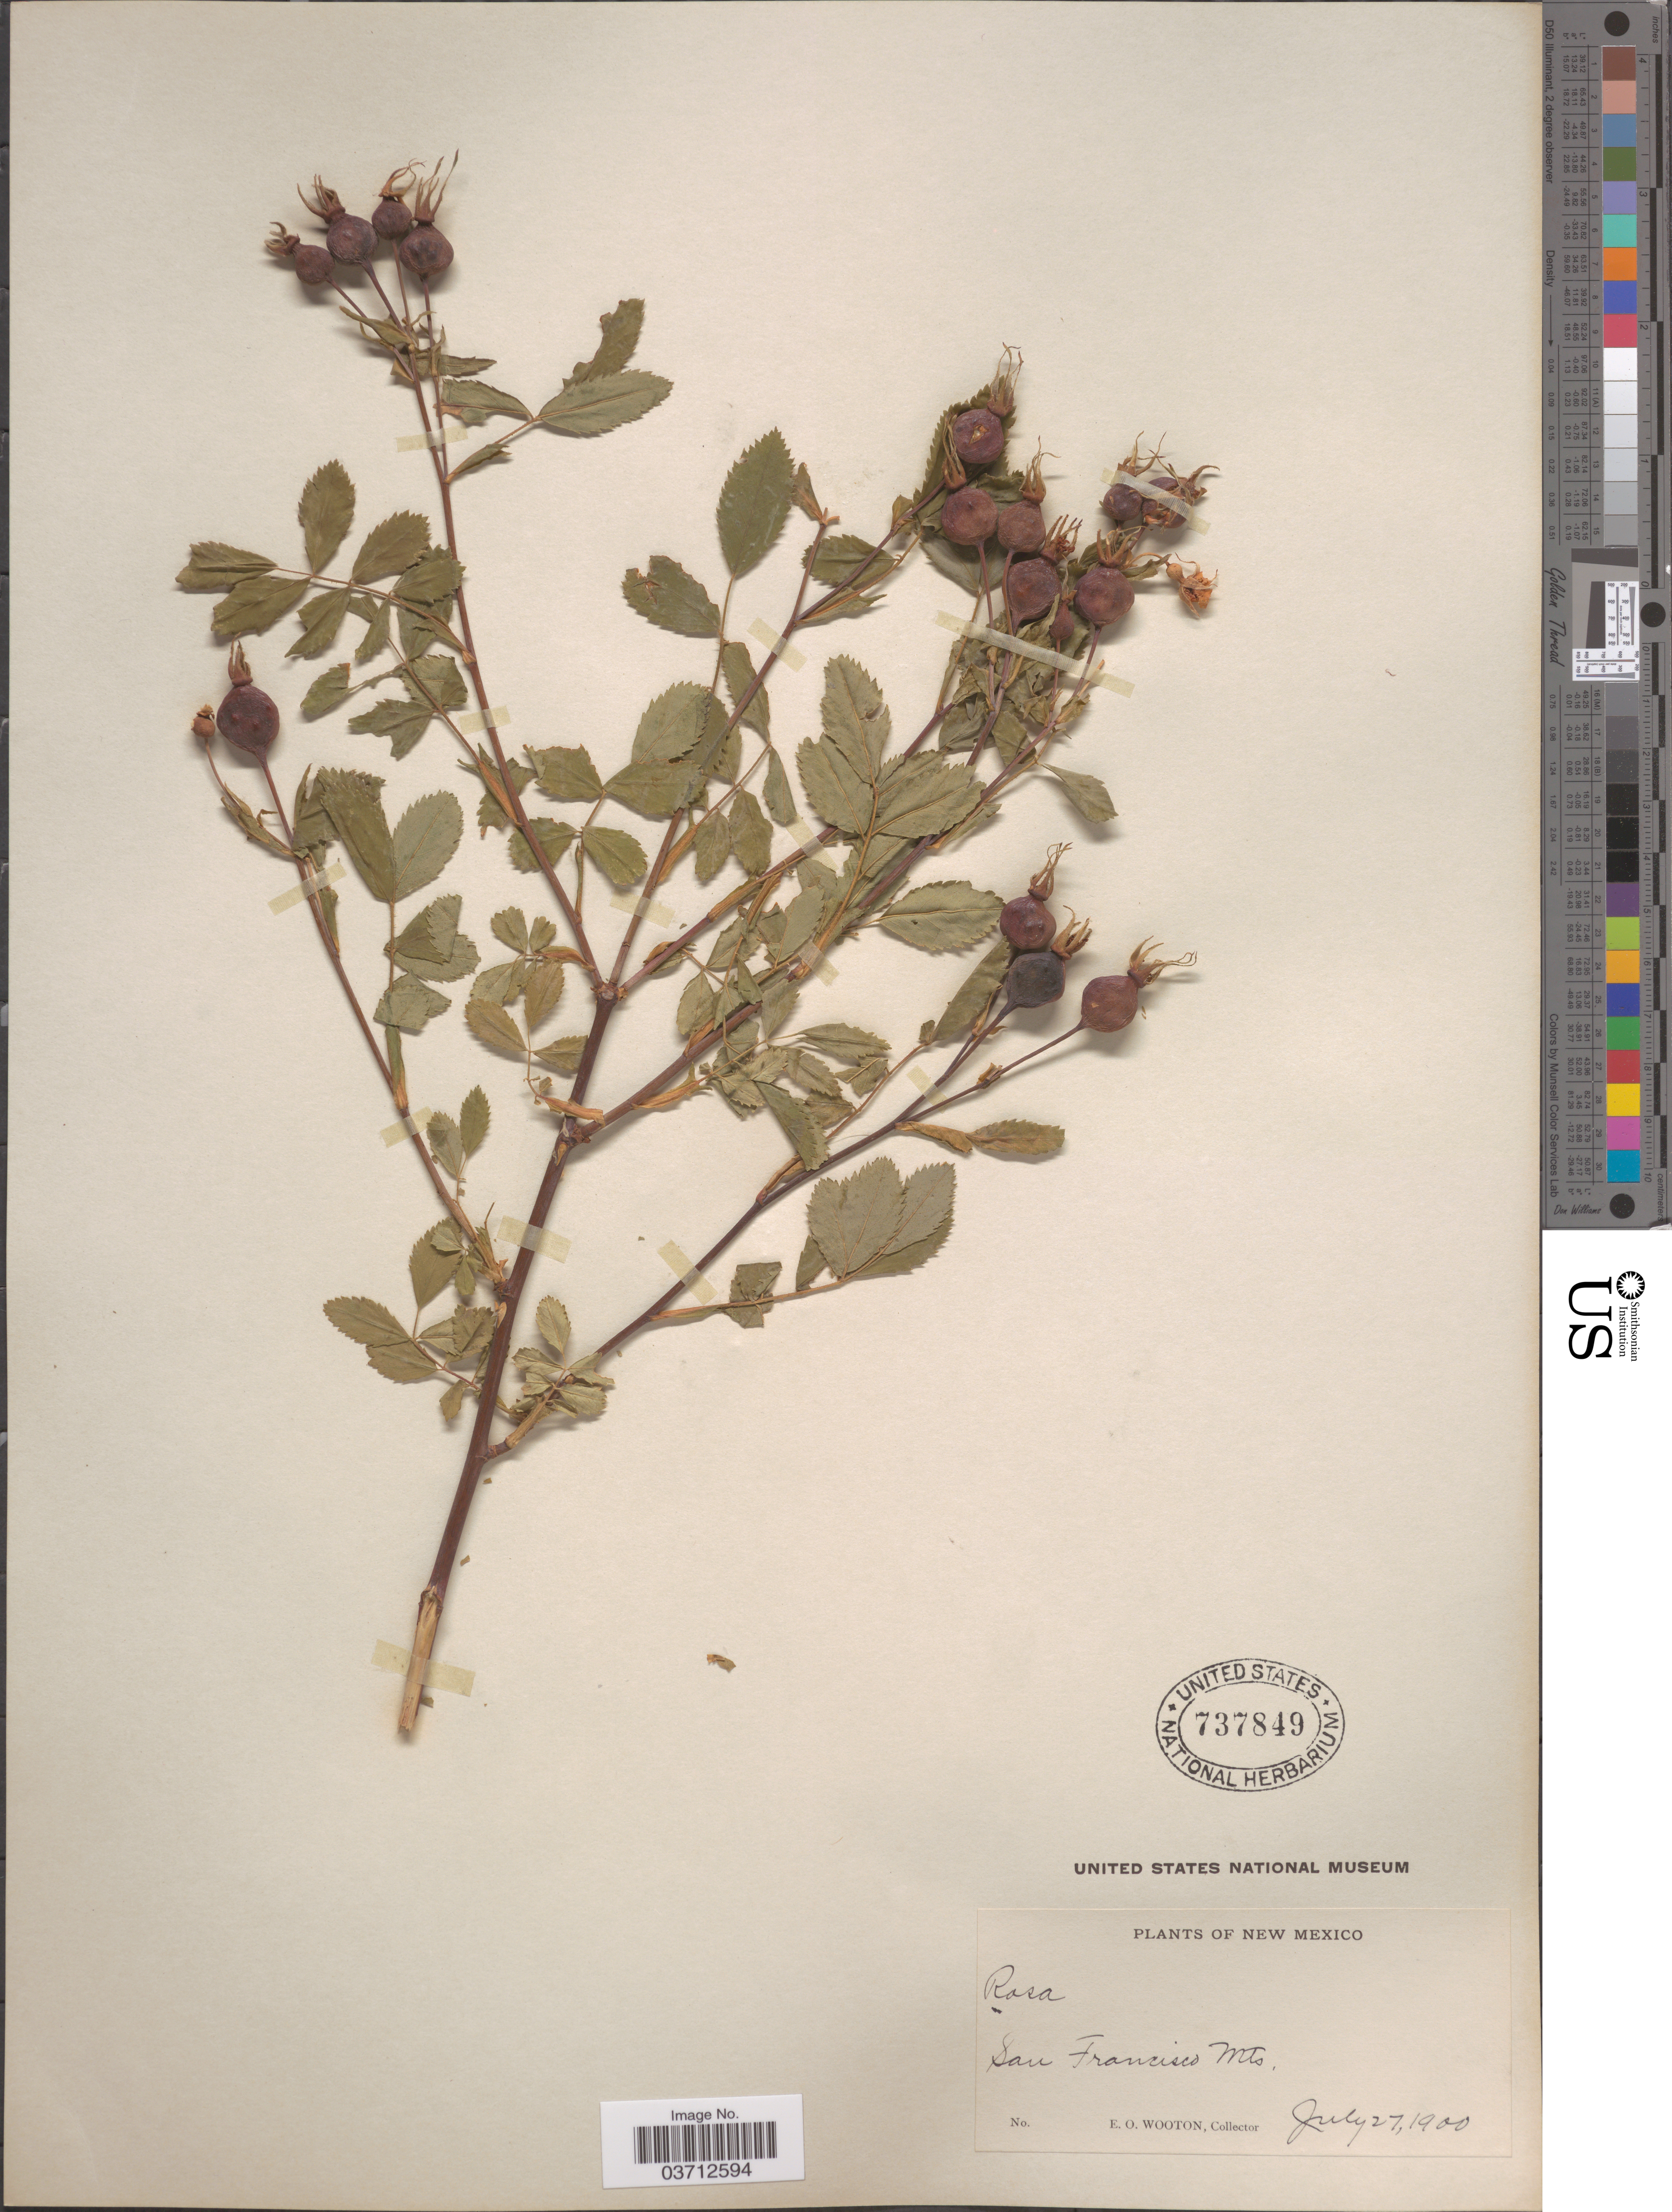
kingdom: Plantae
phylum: Tracheophyta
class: Magnoliopsida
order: Rosales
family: Rosaceae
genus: Rosa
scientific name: Rosa sp.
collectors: E. O. Wooton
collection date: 1900-07-27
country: United States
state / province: New Mexico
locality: San Francisco Mts.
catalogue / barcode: US 737849